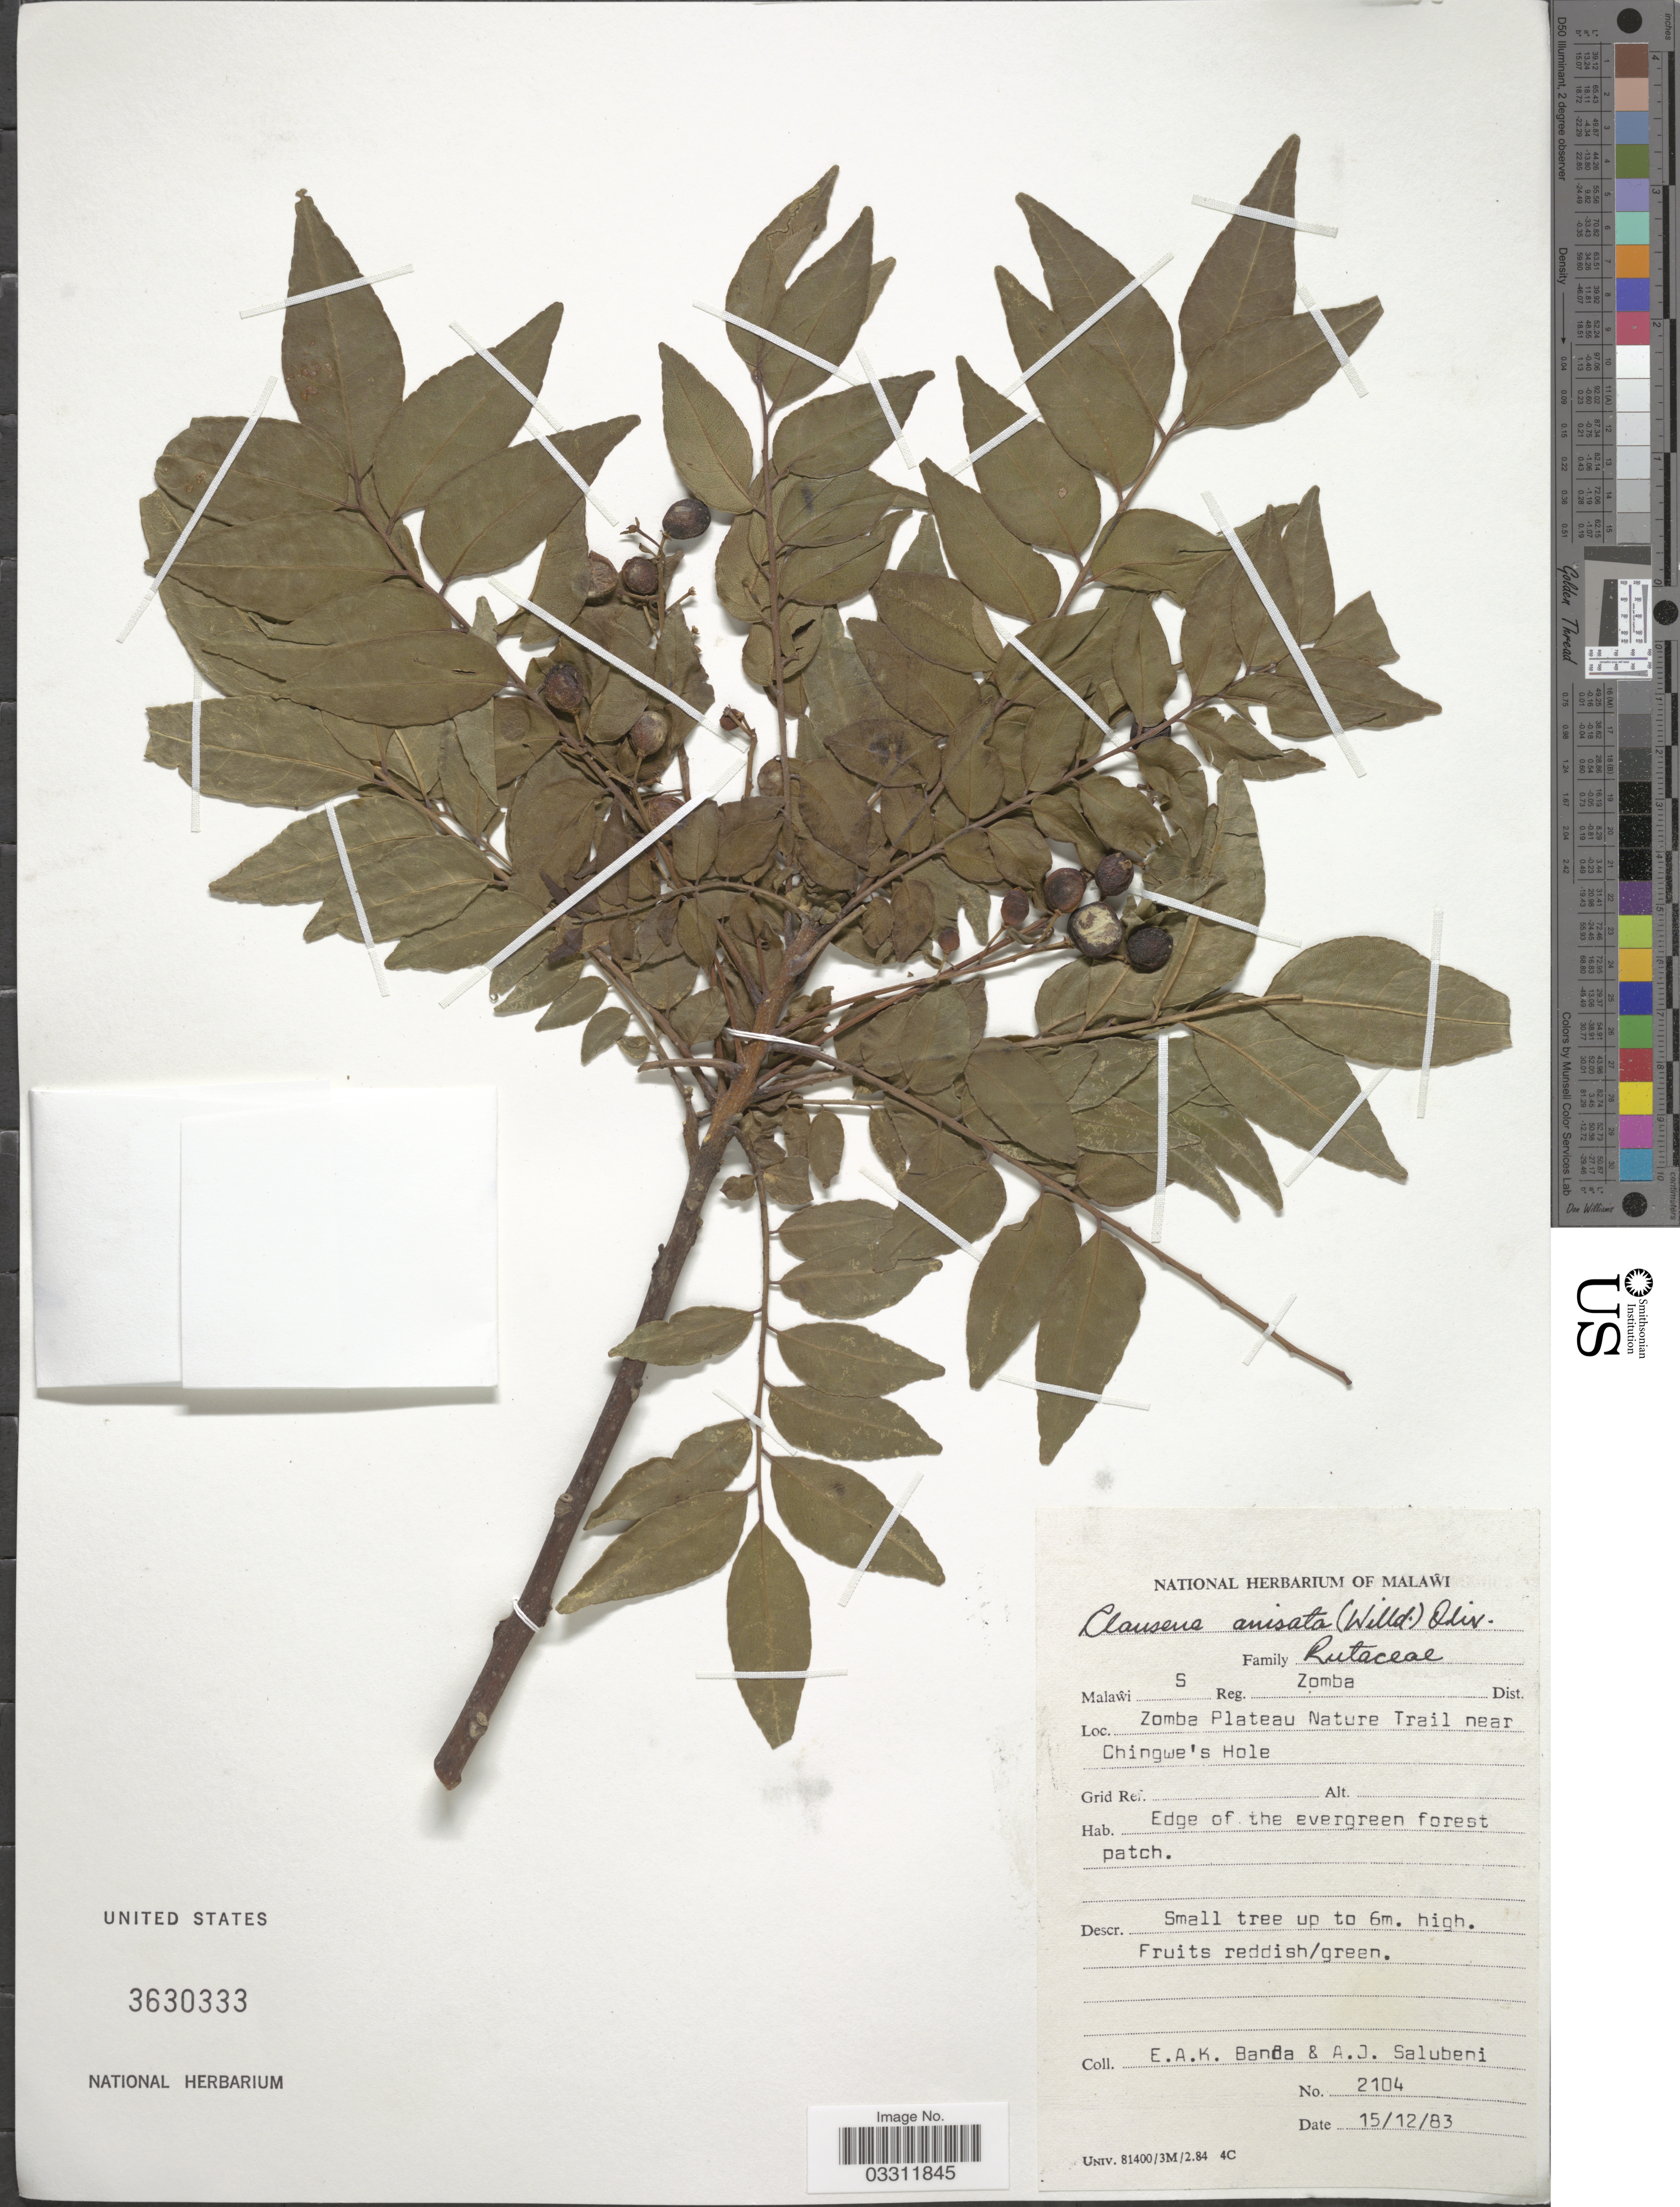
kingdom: Plantae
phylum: Tracheophyta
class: Magnoliopsida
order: Sapindales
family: Rutaceae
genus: Clausena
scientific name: Clausena anisata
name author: (Willd.) Benth.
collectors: E. Banda & A. J. Salubeni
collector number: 2104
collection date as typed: Transcribed d/m/y: 15/12/83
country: Malawi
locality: Malaŵi S Reg. Zomba Dist. Zomba Plateau Nature Trail near Chingwe's Hole.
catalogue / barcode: US 3630333